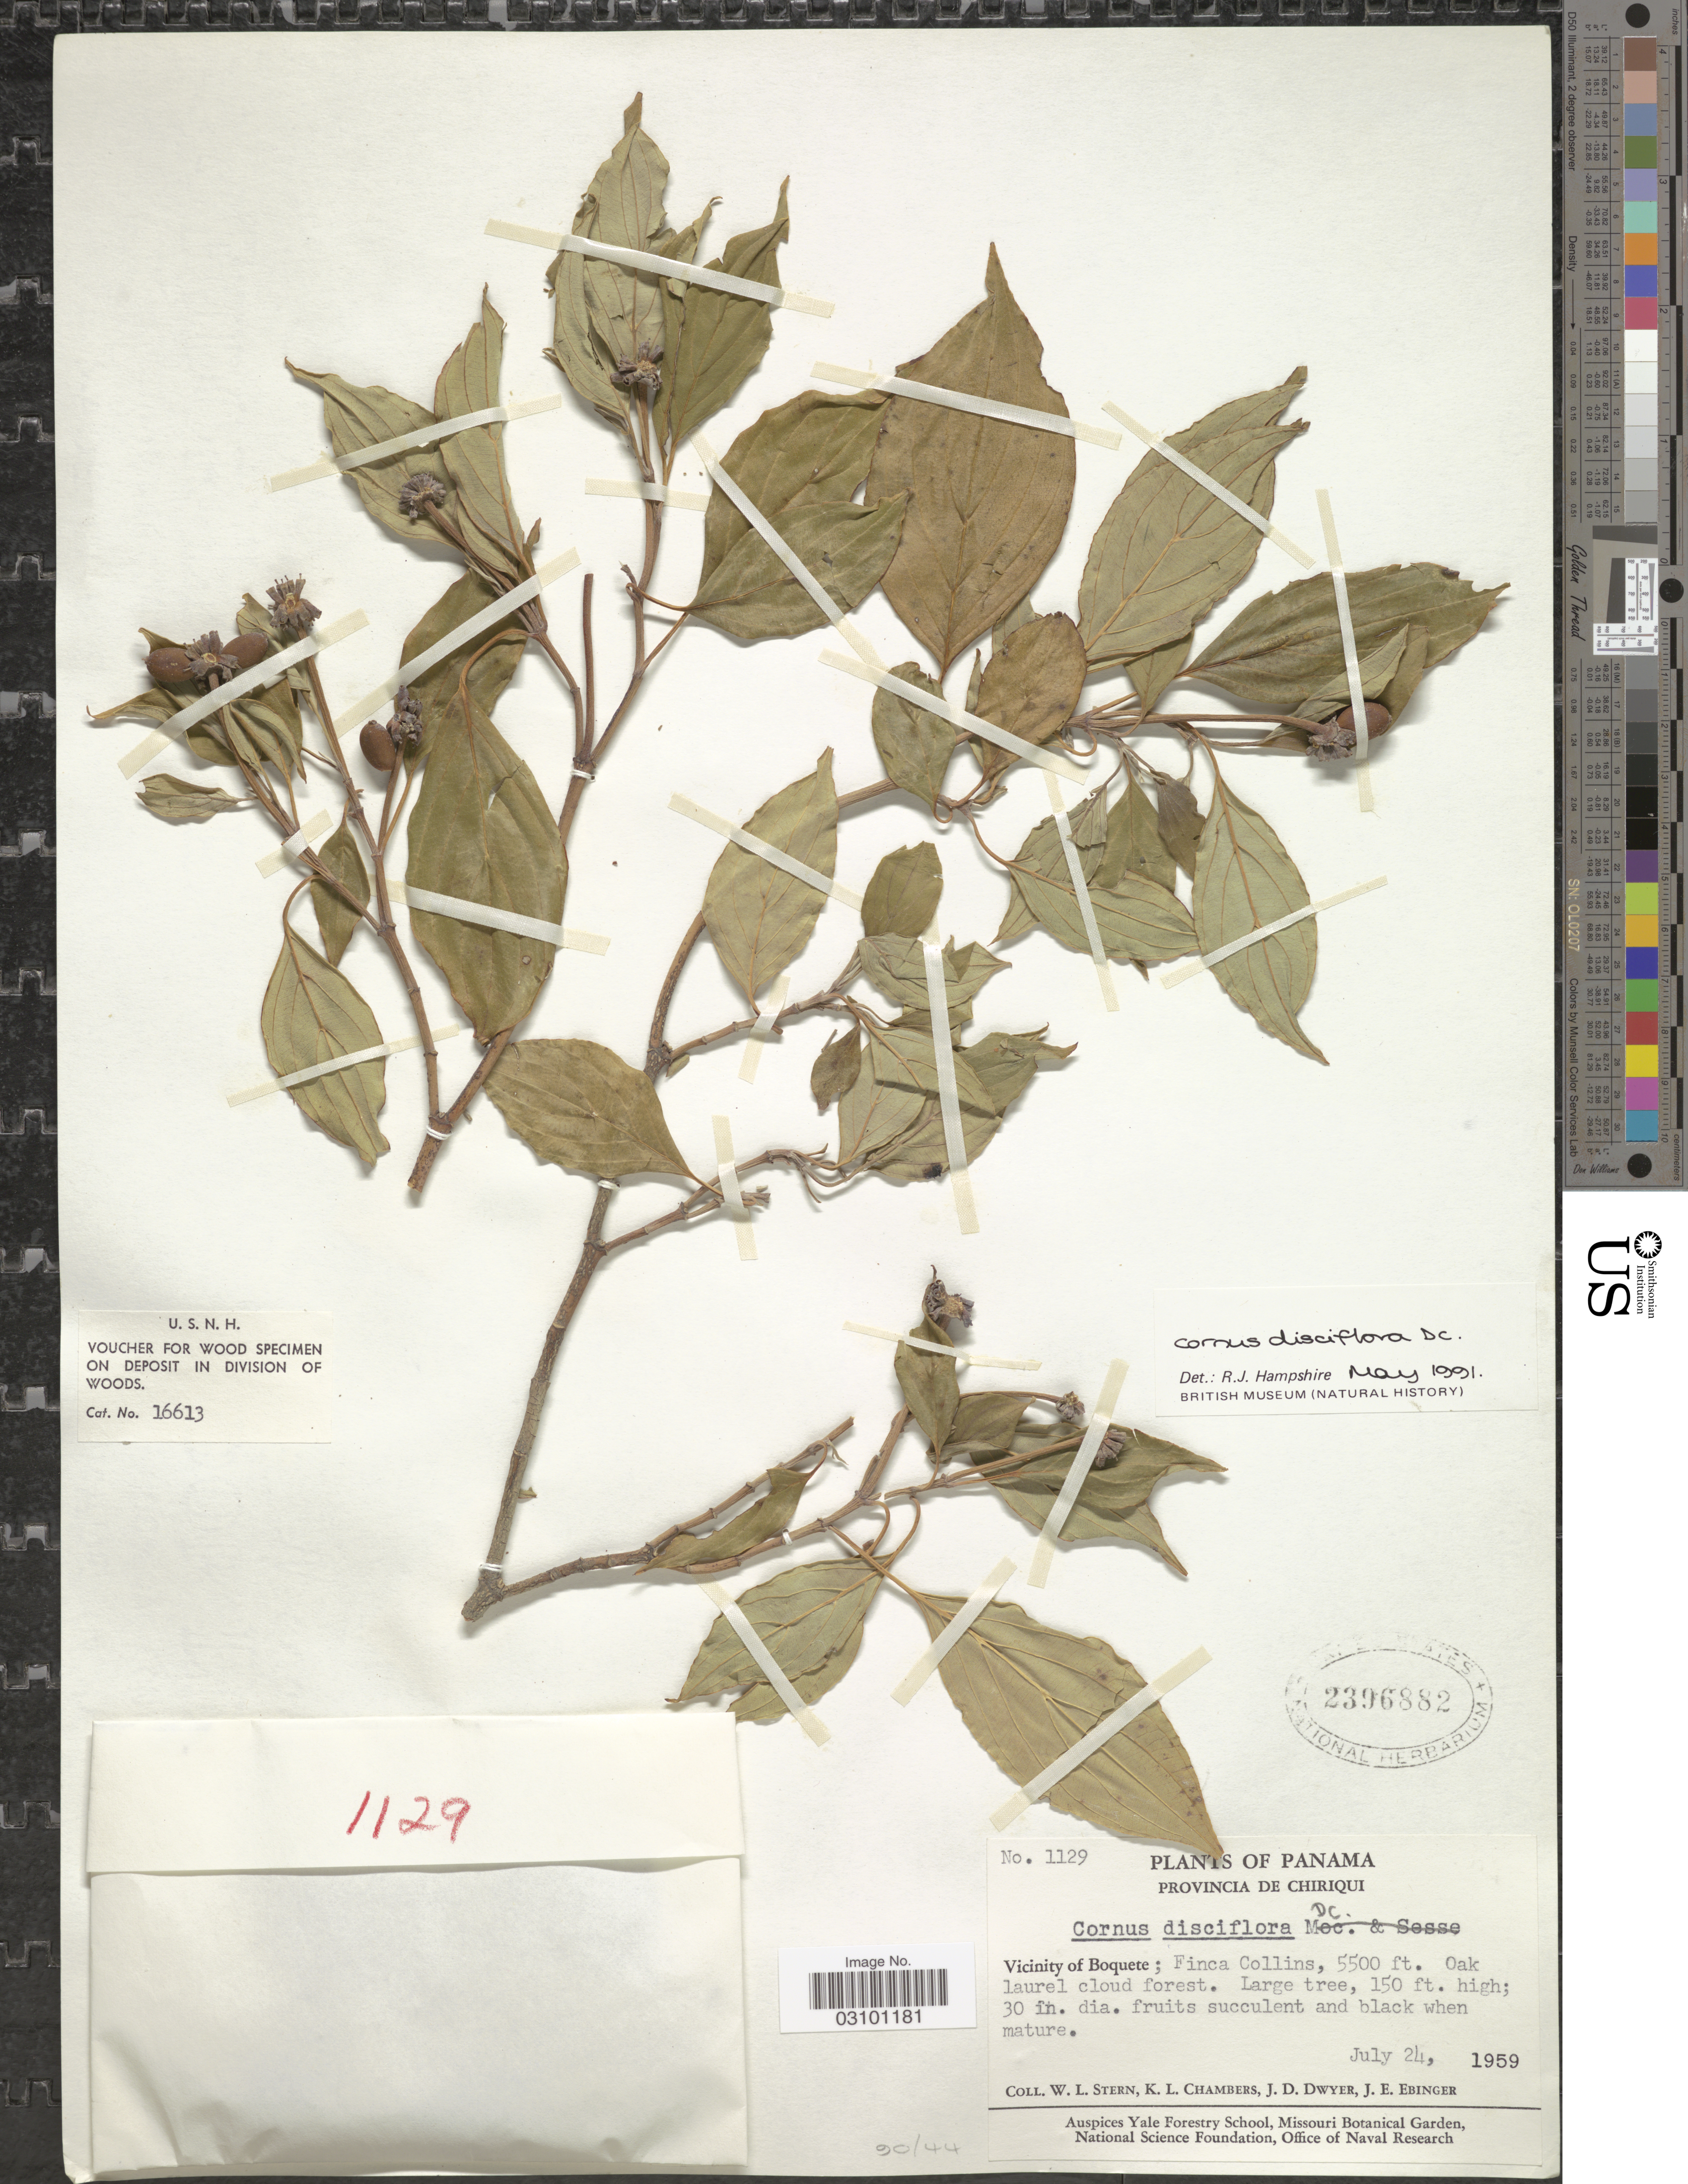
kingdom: Plantae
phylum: Tracheophyta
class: Magnoliopsida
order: Cornales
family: Cornaceae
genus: Cornus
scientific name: Cornus disciflora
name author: Moc. & Sessé ex DC.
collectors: W. L. Stern, K. Chambers, J. D. Dwyer & J. Ebinger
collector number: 1129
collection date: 1959-07-24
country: Panama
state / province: Chiriqui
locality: Vicinity of Boquete; Finca Collins.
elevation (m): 1676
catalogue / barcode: US 2396882